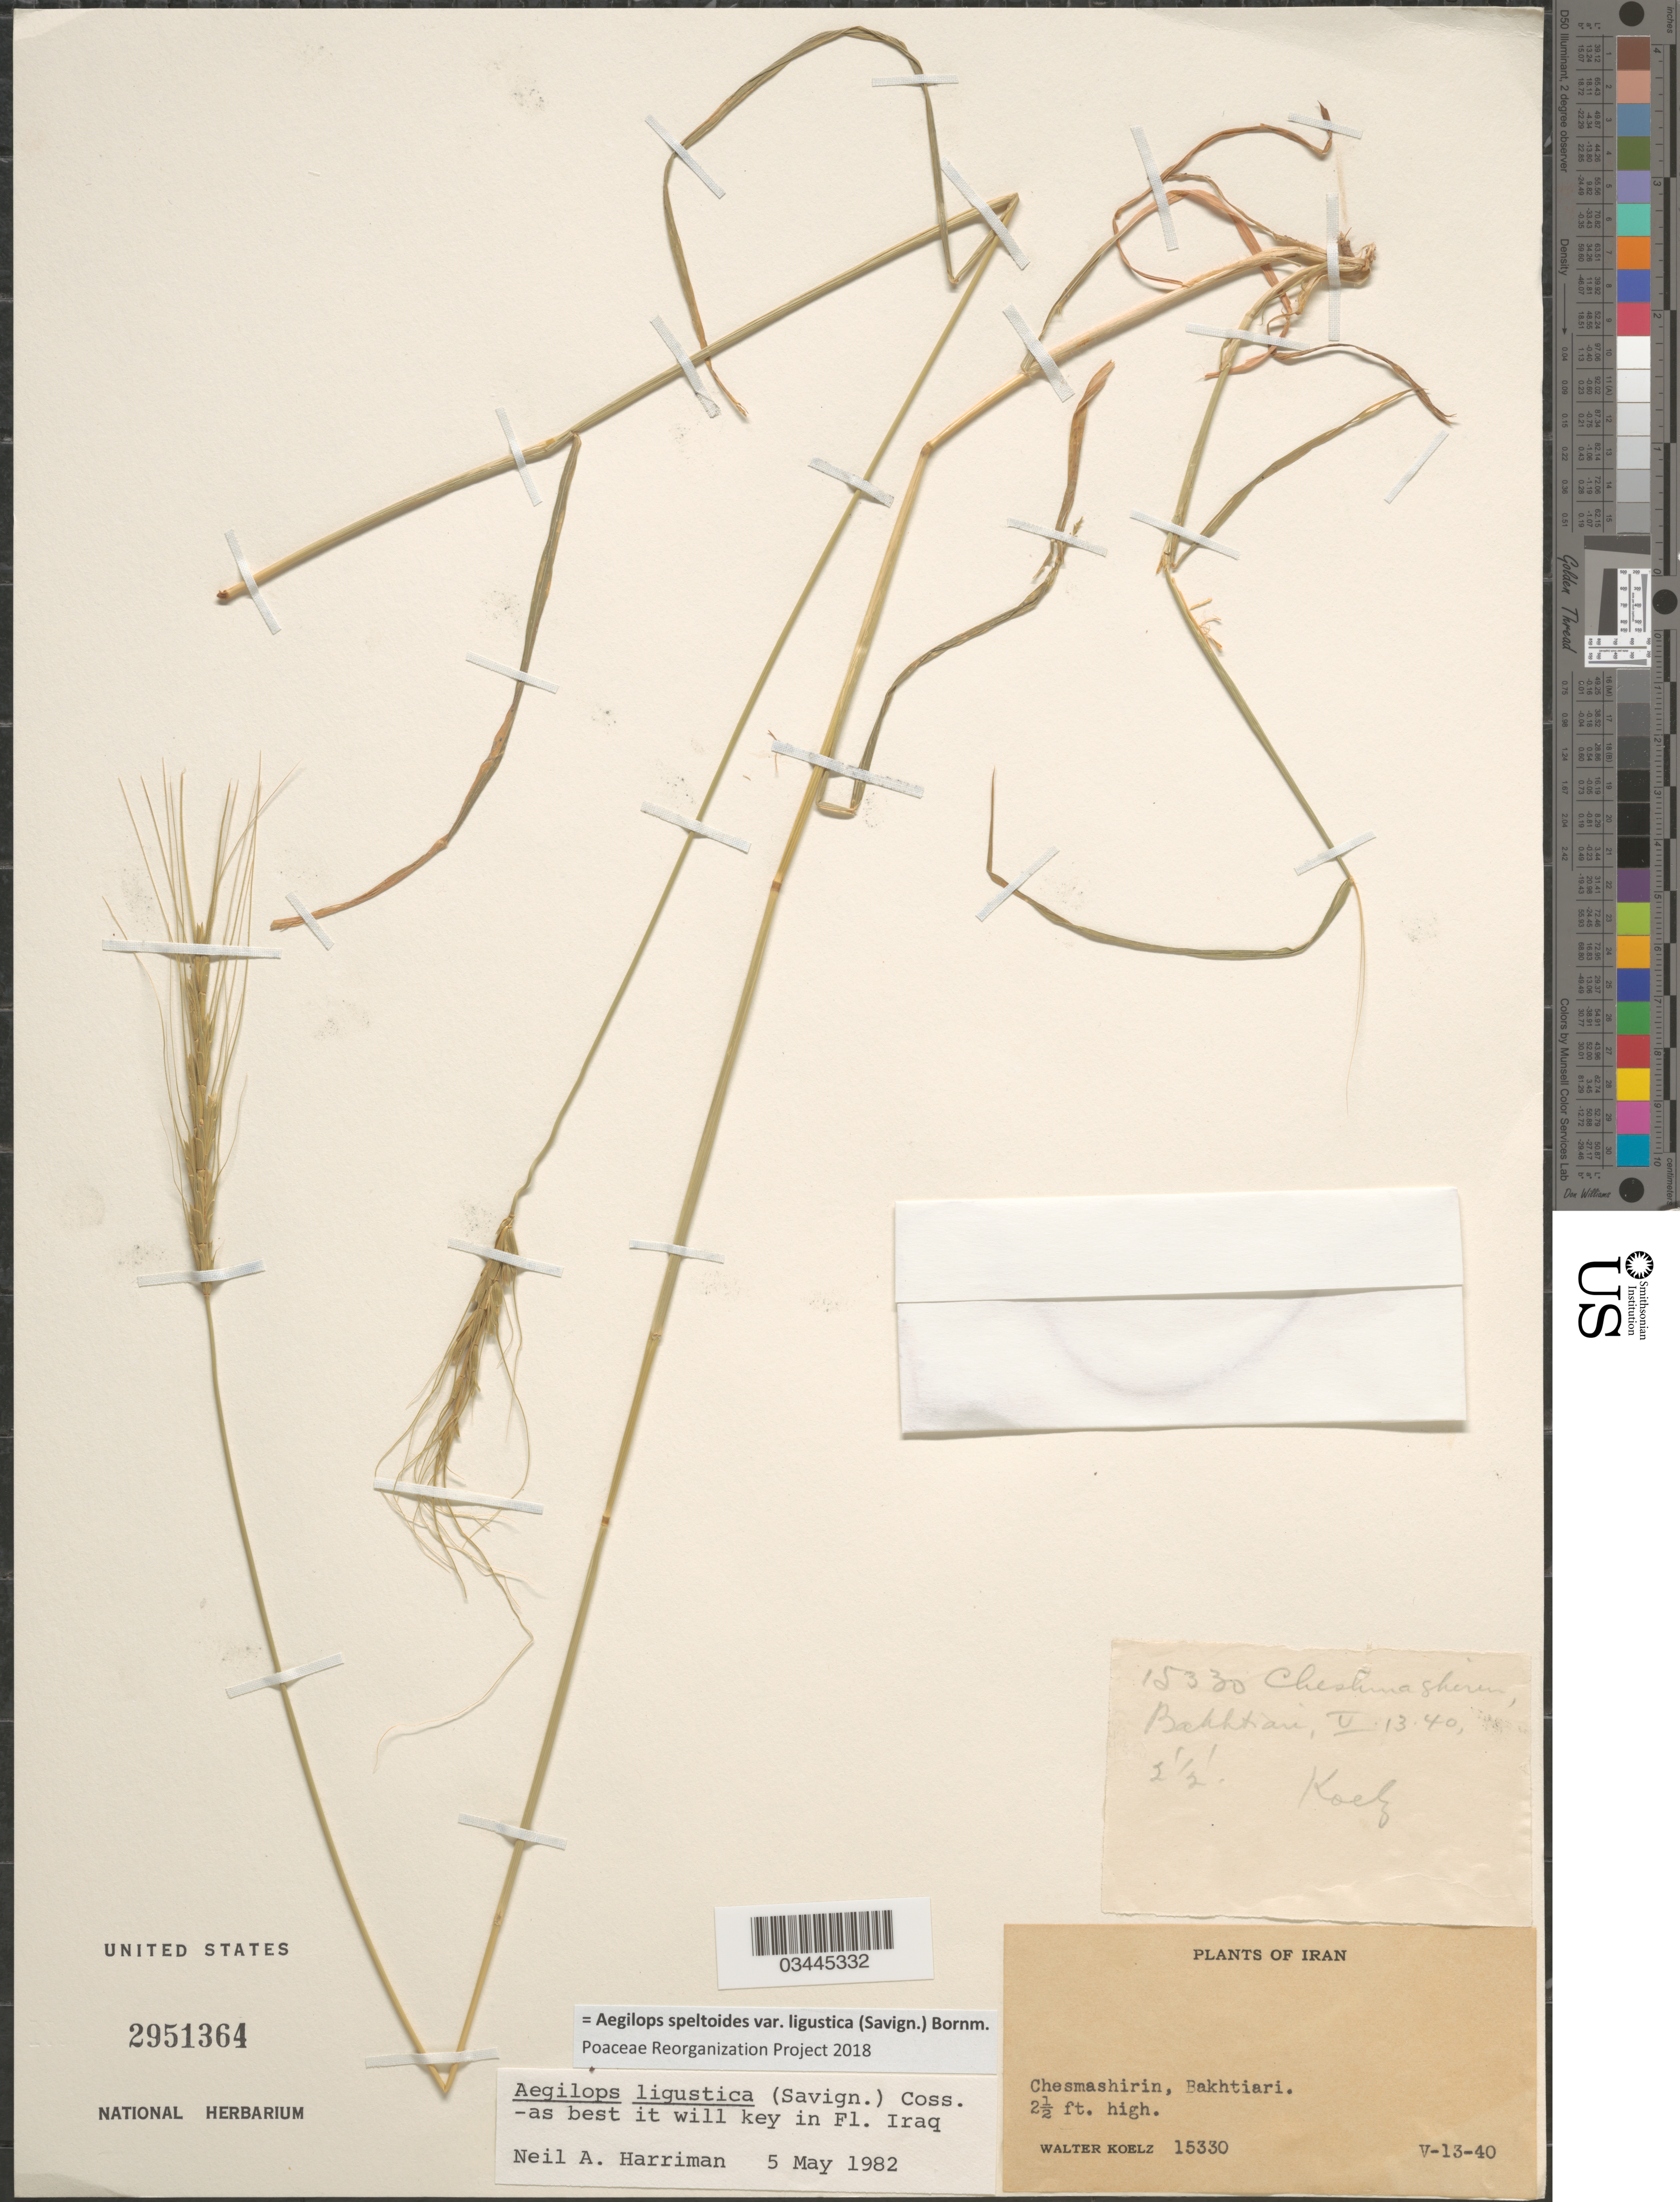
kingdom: Plantae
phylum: Tracheophyta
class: Liliopsida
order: Poales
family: Poaceae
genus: Aegilops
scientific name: Aegilops speltoides var. ligustica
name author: (Savign.) Fiori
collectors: W. N. Koelz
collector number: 15330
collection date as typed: Transcribed d/m/y: 13/5/40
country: Iran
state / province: Chahar Mahaal and Bakhtiari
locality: Chesmashirin, Bakhtiari.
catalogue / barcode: US 2951364